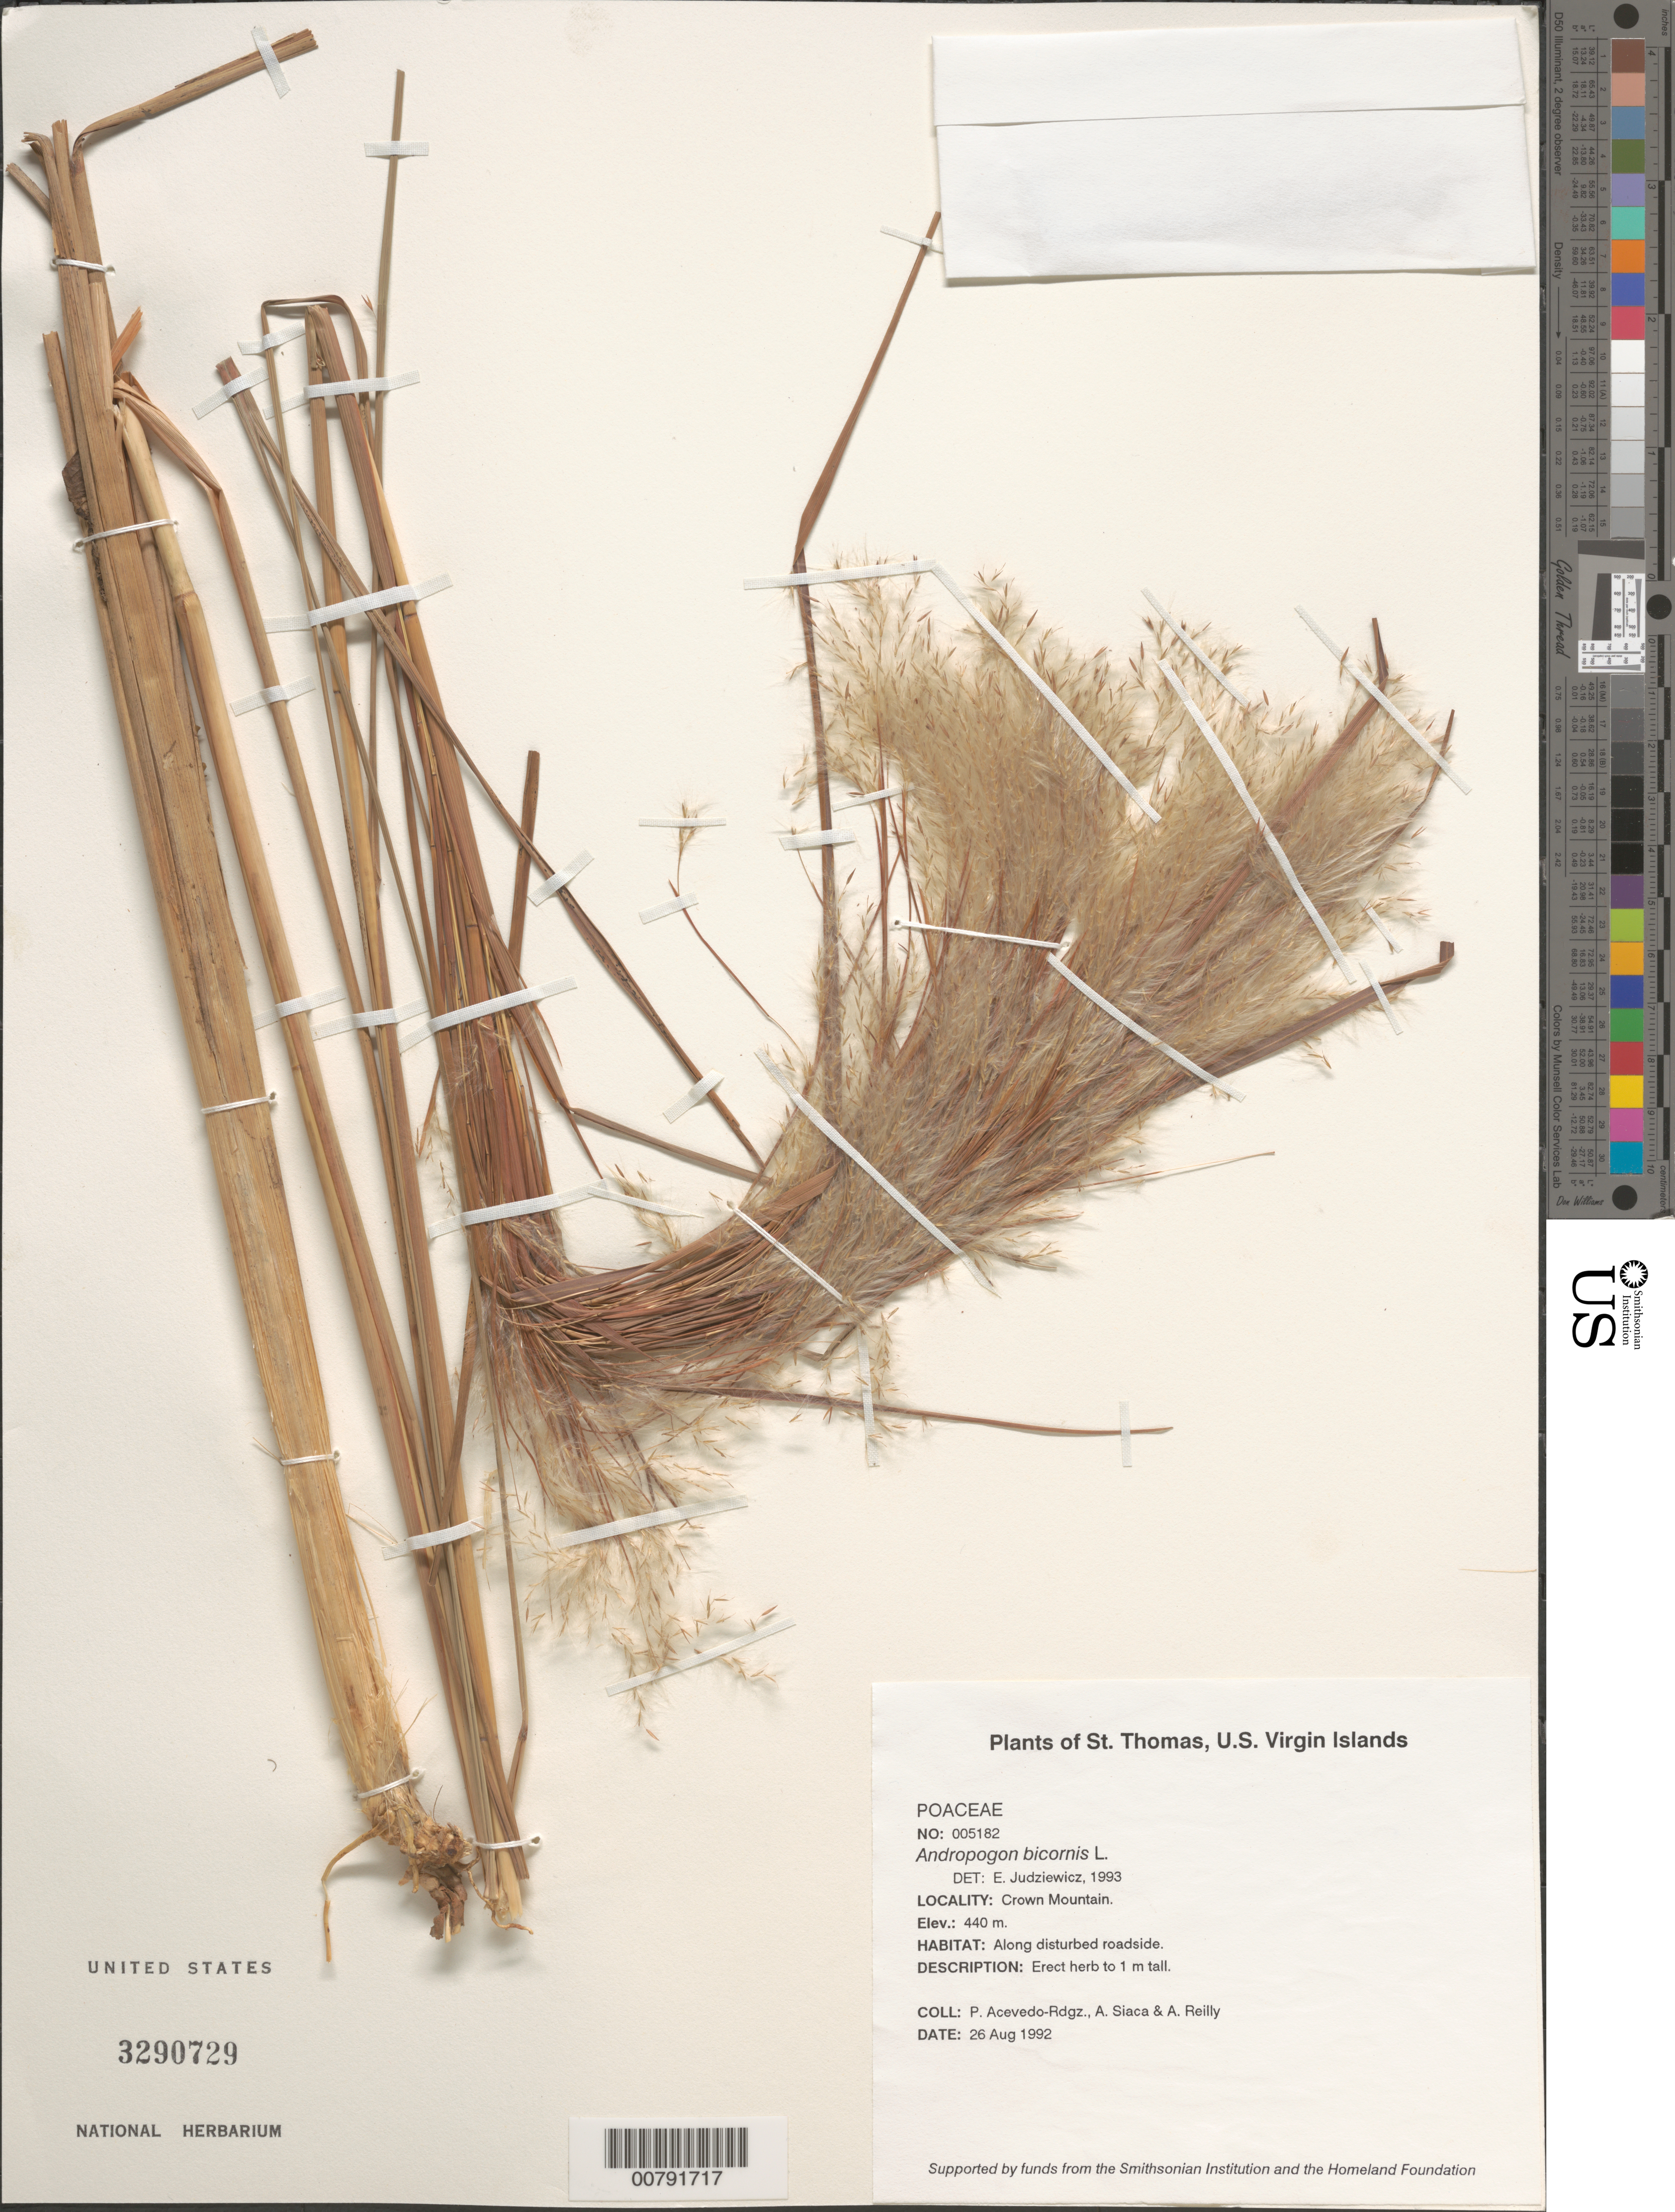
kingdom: Plantae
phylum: Tracheophyta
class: Liliopsida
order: Poales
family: Poaceae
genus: Andropogon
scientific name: Andropogon bicornis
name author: L.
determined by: Judziewicz, E. J.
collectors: P. Acevedo-Rodr., A. Siaca & A. Reilly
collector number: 5182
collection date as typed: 26 Aug 1992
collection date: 1992-08-26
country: U.S. Virgin Islands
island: St. Thomas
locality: Crown Mountain.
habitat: Along disturbed roadside.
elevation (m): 440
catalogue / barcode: US 3290729